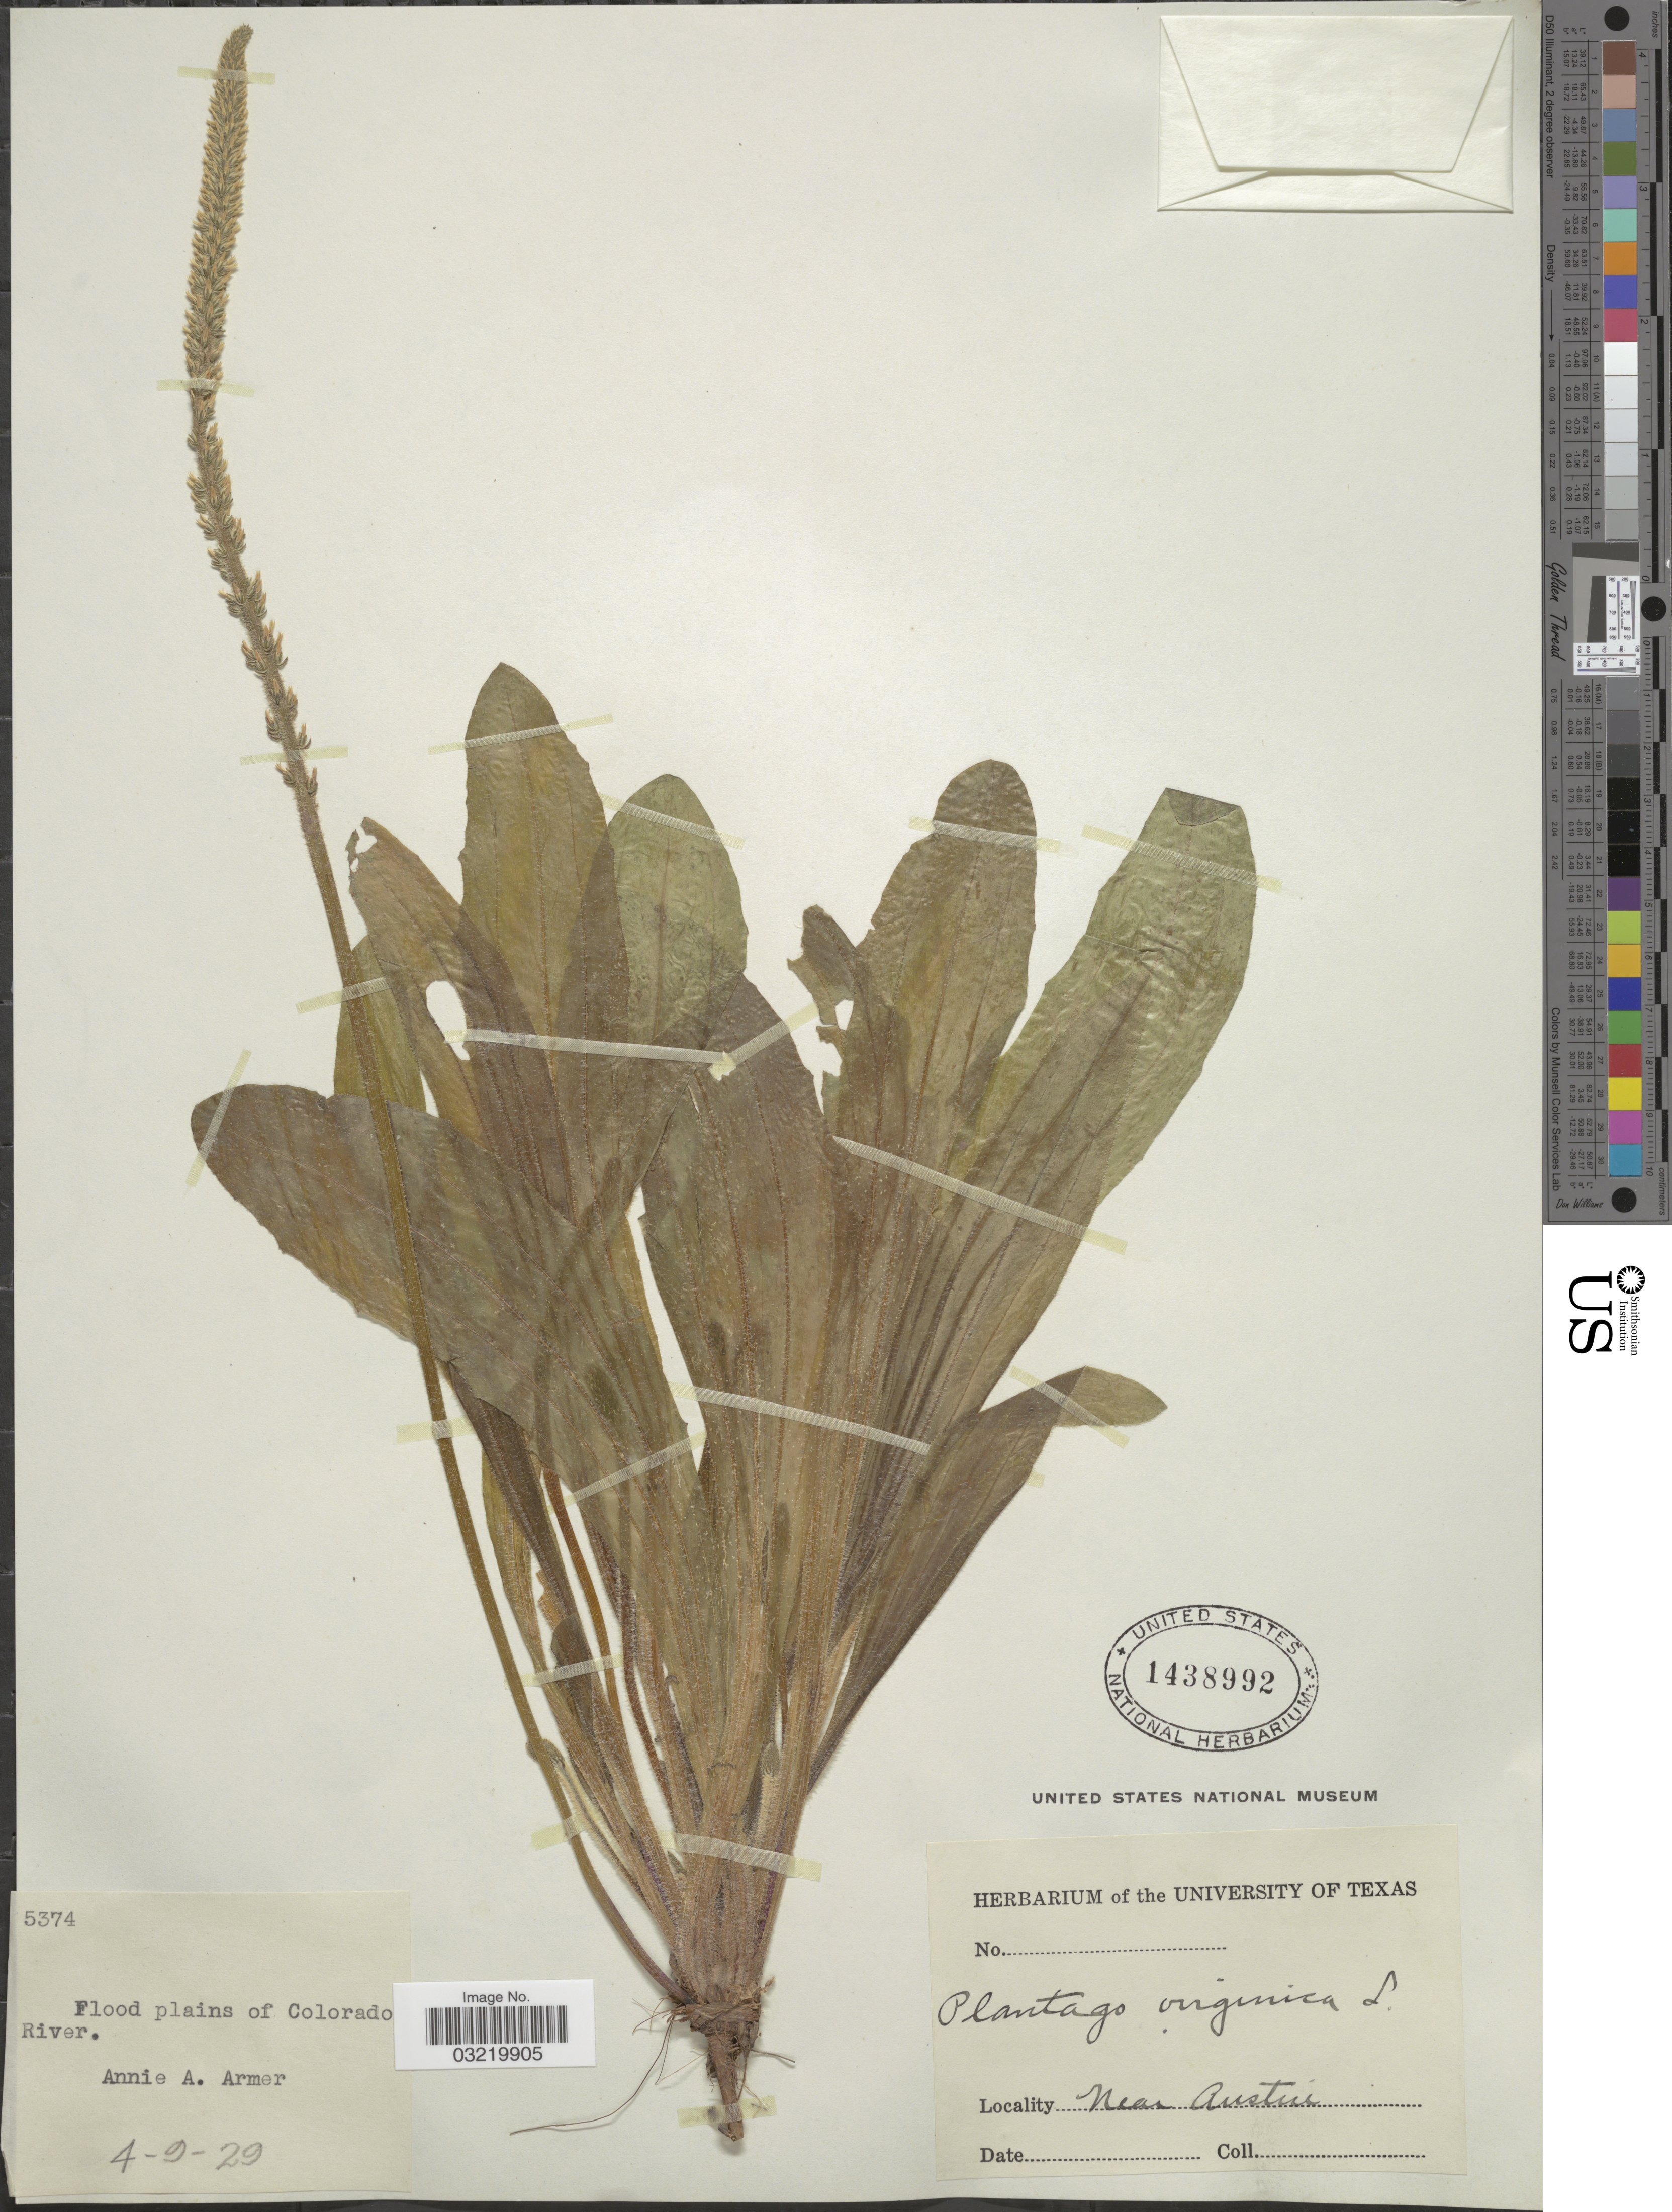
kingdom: Plantae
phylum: Tracheophyta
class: Magnoliopsida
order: Lamiales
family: Plantaginaceae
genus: Plantago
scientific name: Plantago virginica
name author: L.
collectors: A. Armer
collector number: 5374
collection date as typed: Transcribed d/m/y: 9/4/29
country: United States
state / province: Texas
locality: Flood plains of Colorado River. Near Austin.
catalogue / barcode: US 1438992